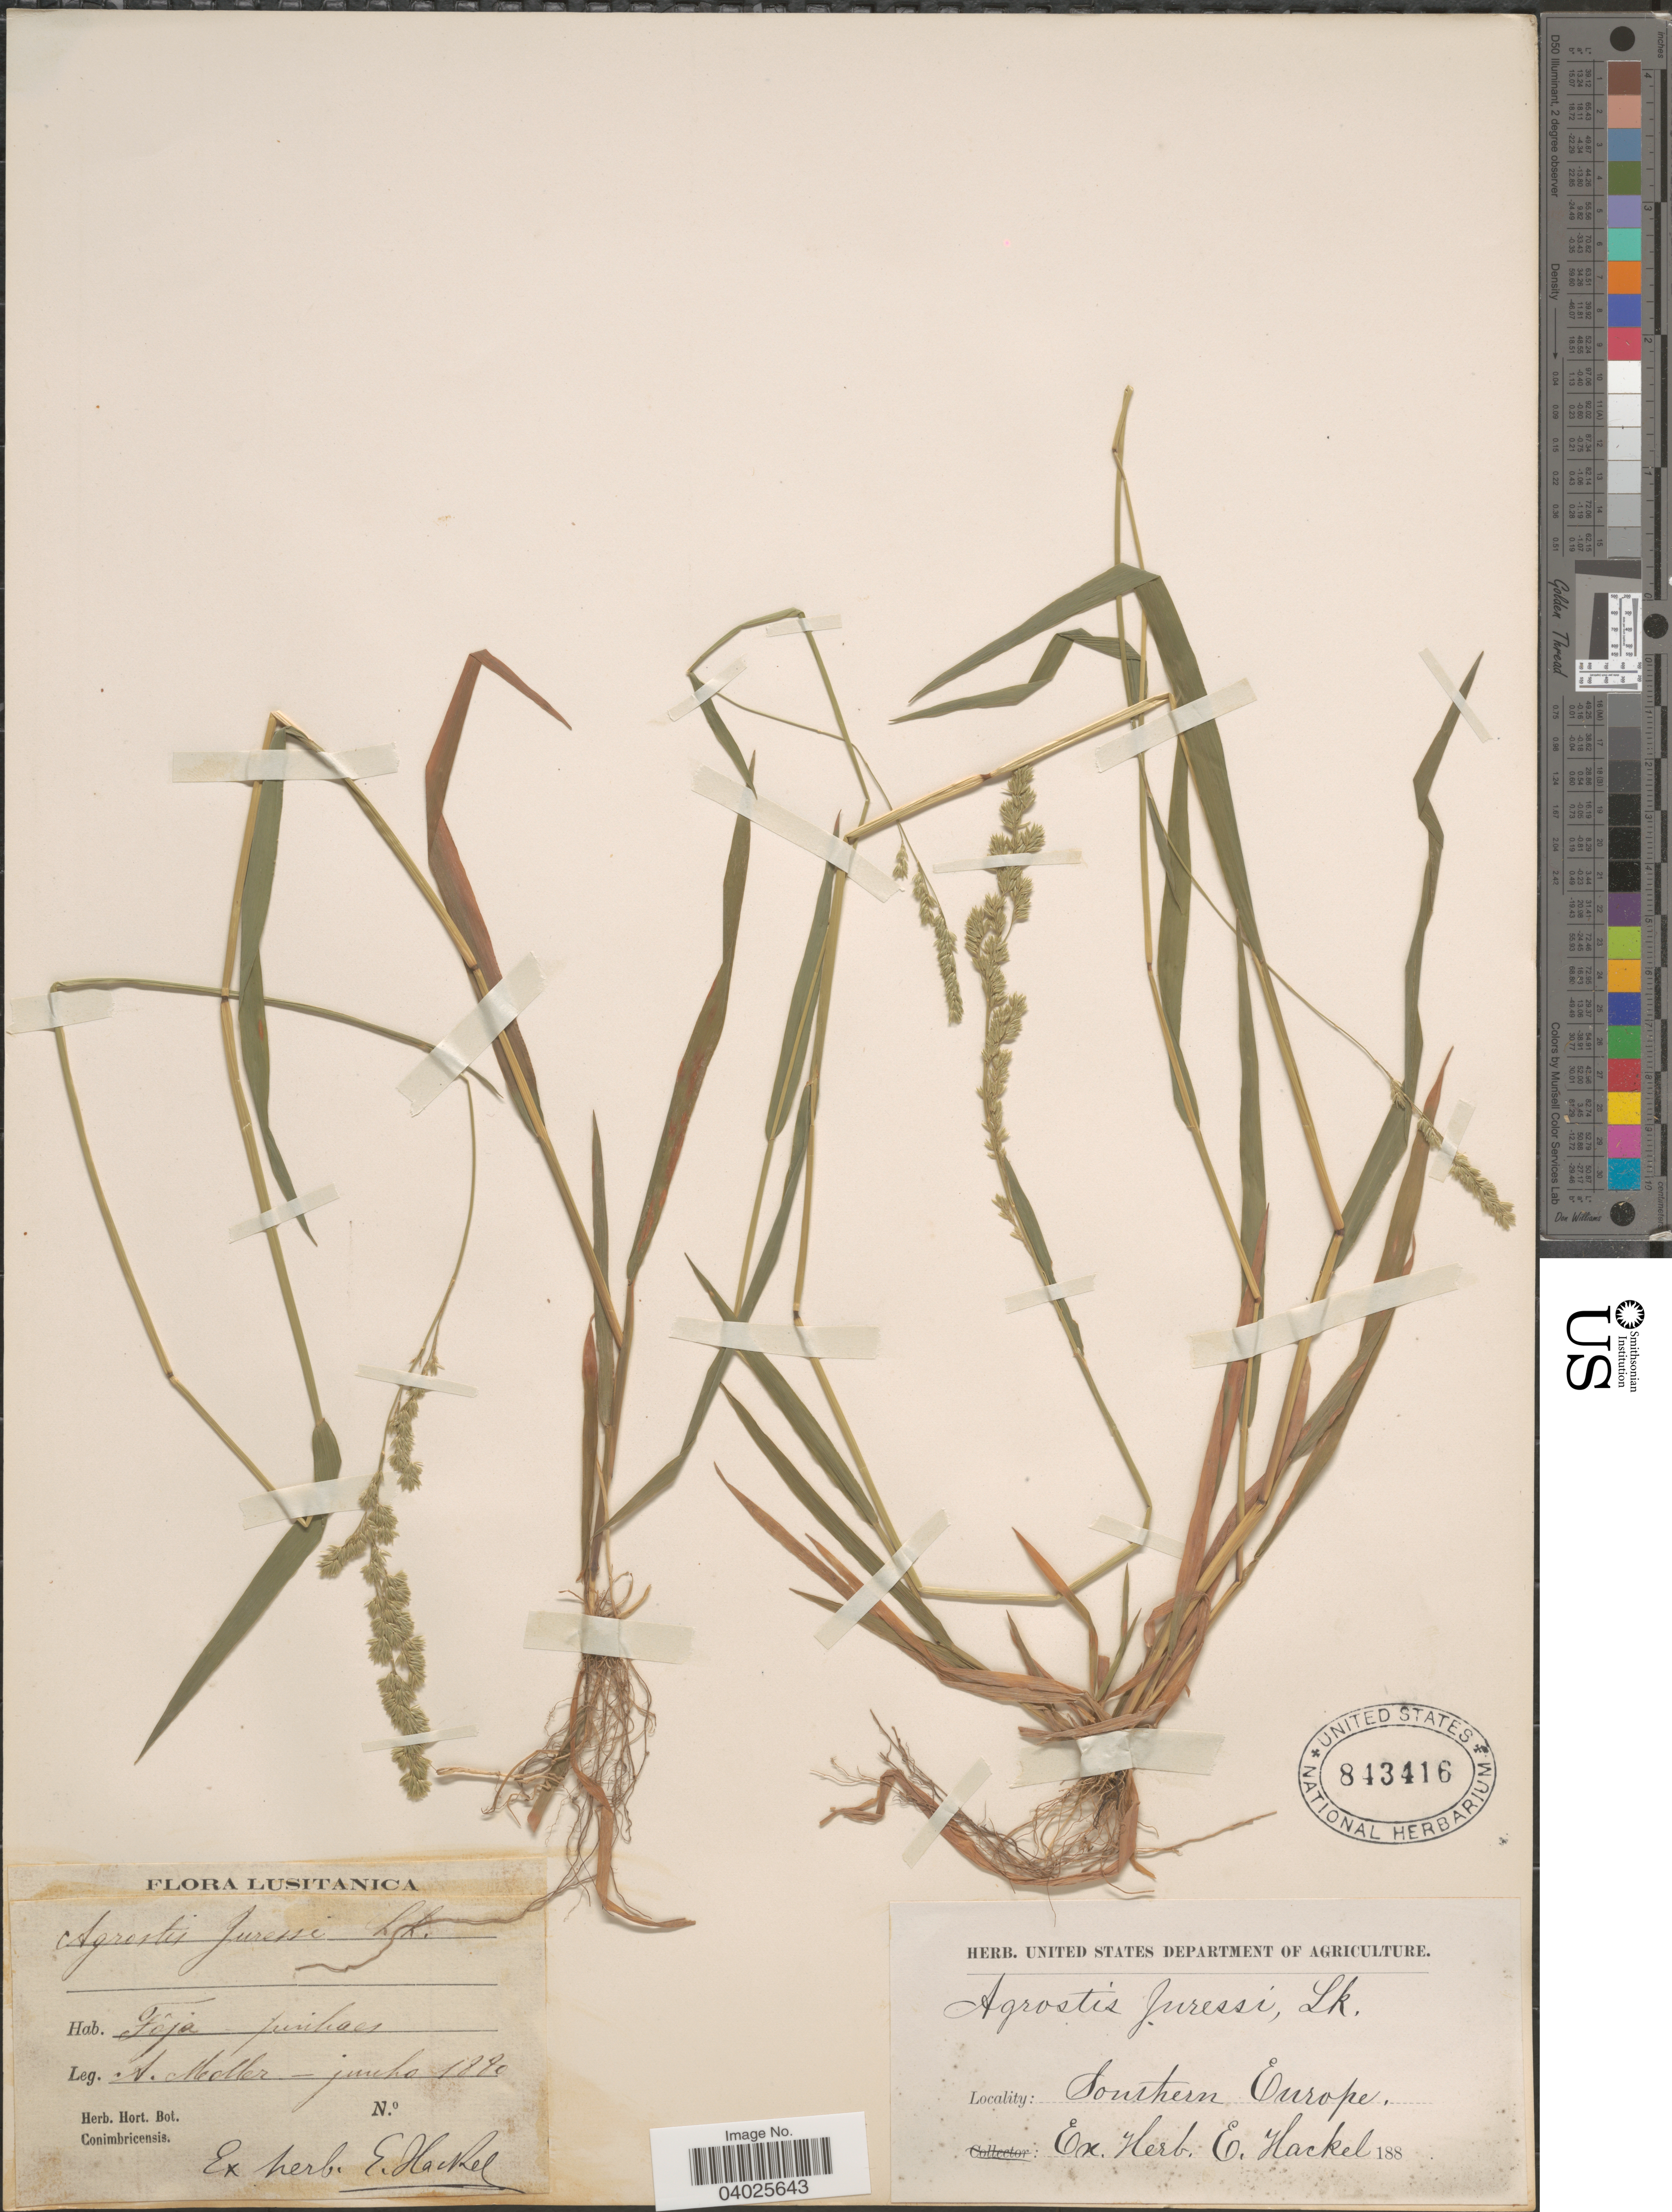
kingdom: Plantae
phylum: Tracheophyta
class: Liliopsida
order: Poales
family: Poaceae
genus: Agrostis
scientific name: Agrostis juressi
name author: Link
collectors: A. Medler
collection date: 1890-06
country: Portugal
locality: Lusitanica. Fôjo pinhaes [interpreted]. Southern Europe.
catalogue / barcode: US 843416